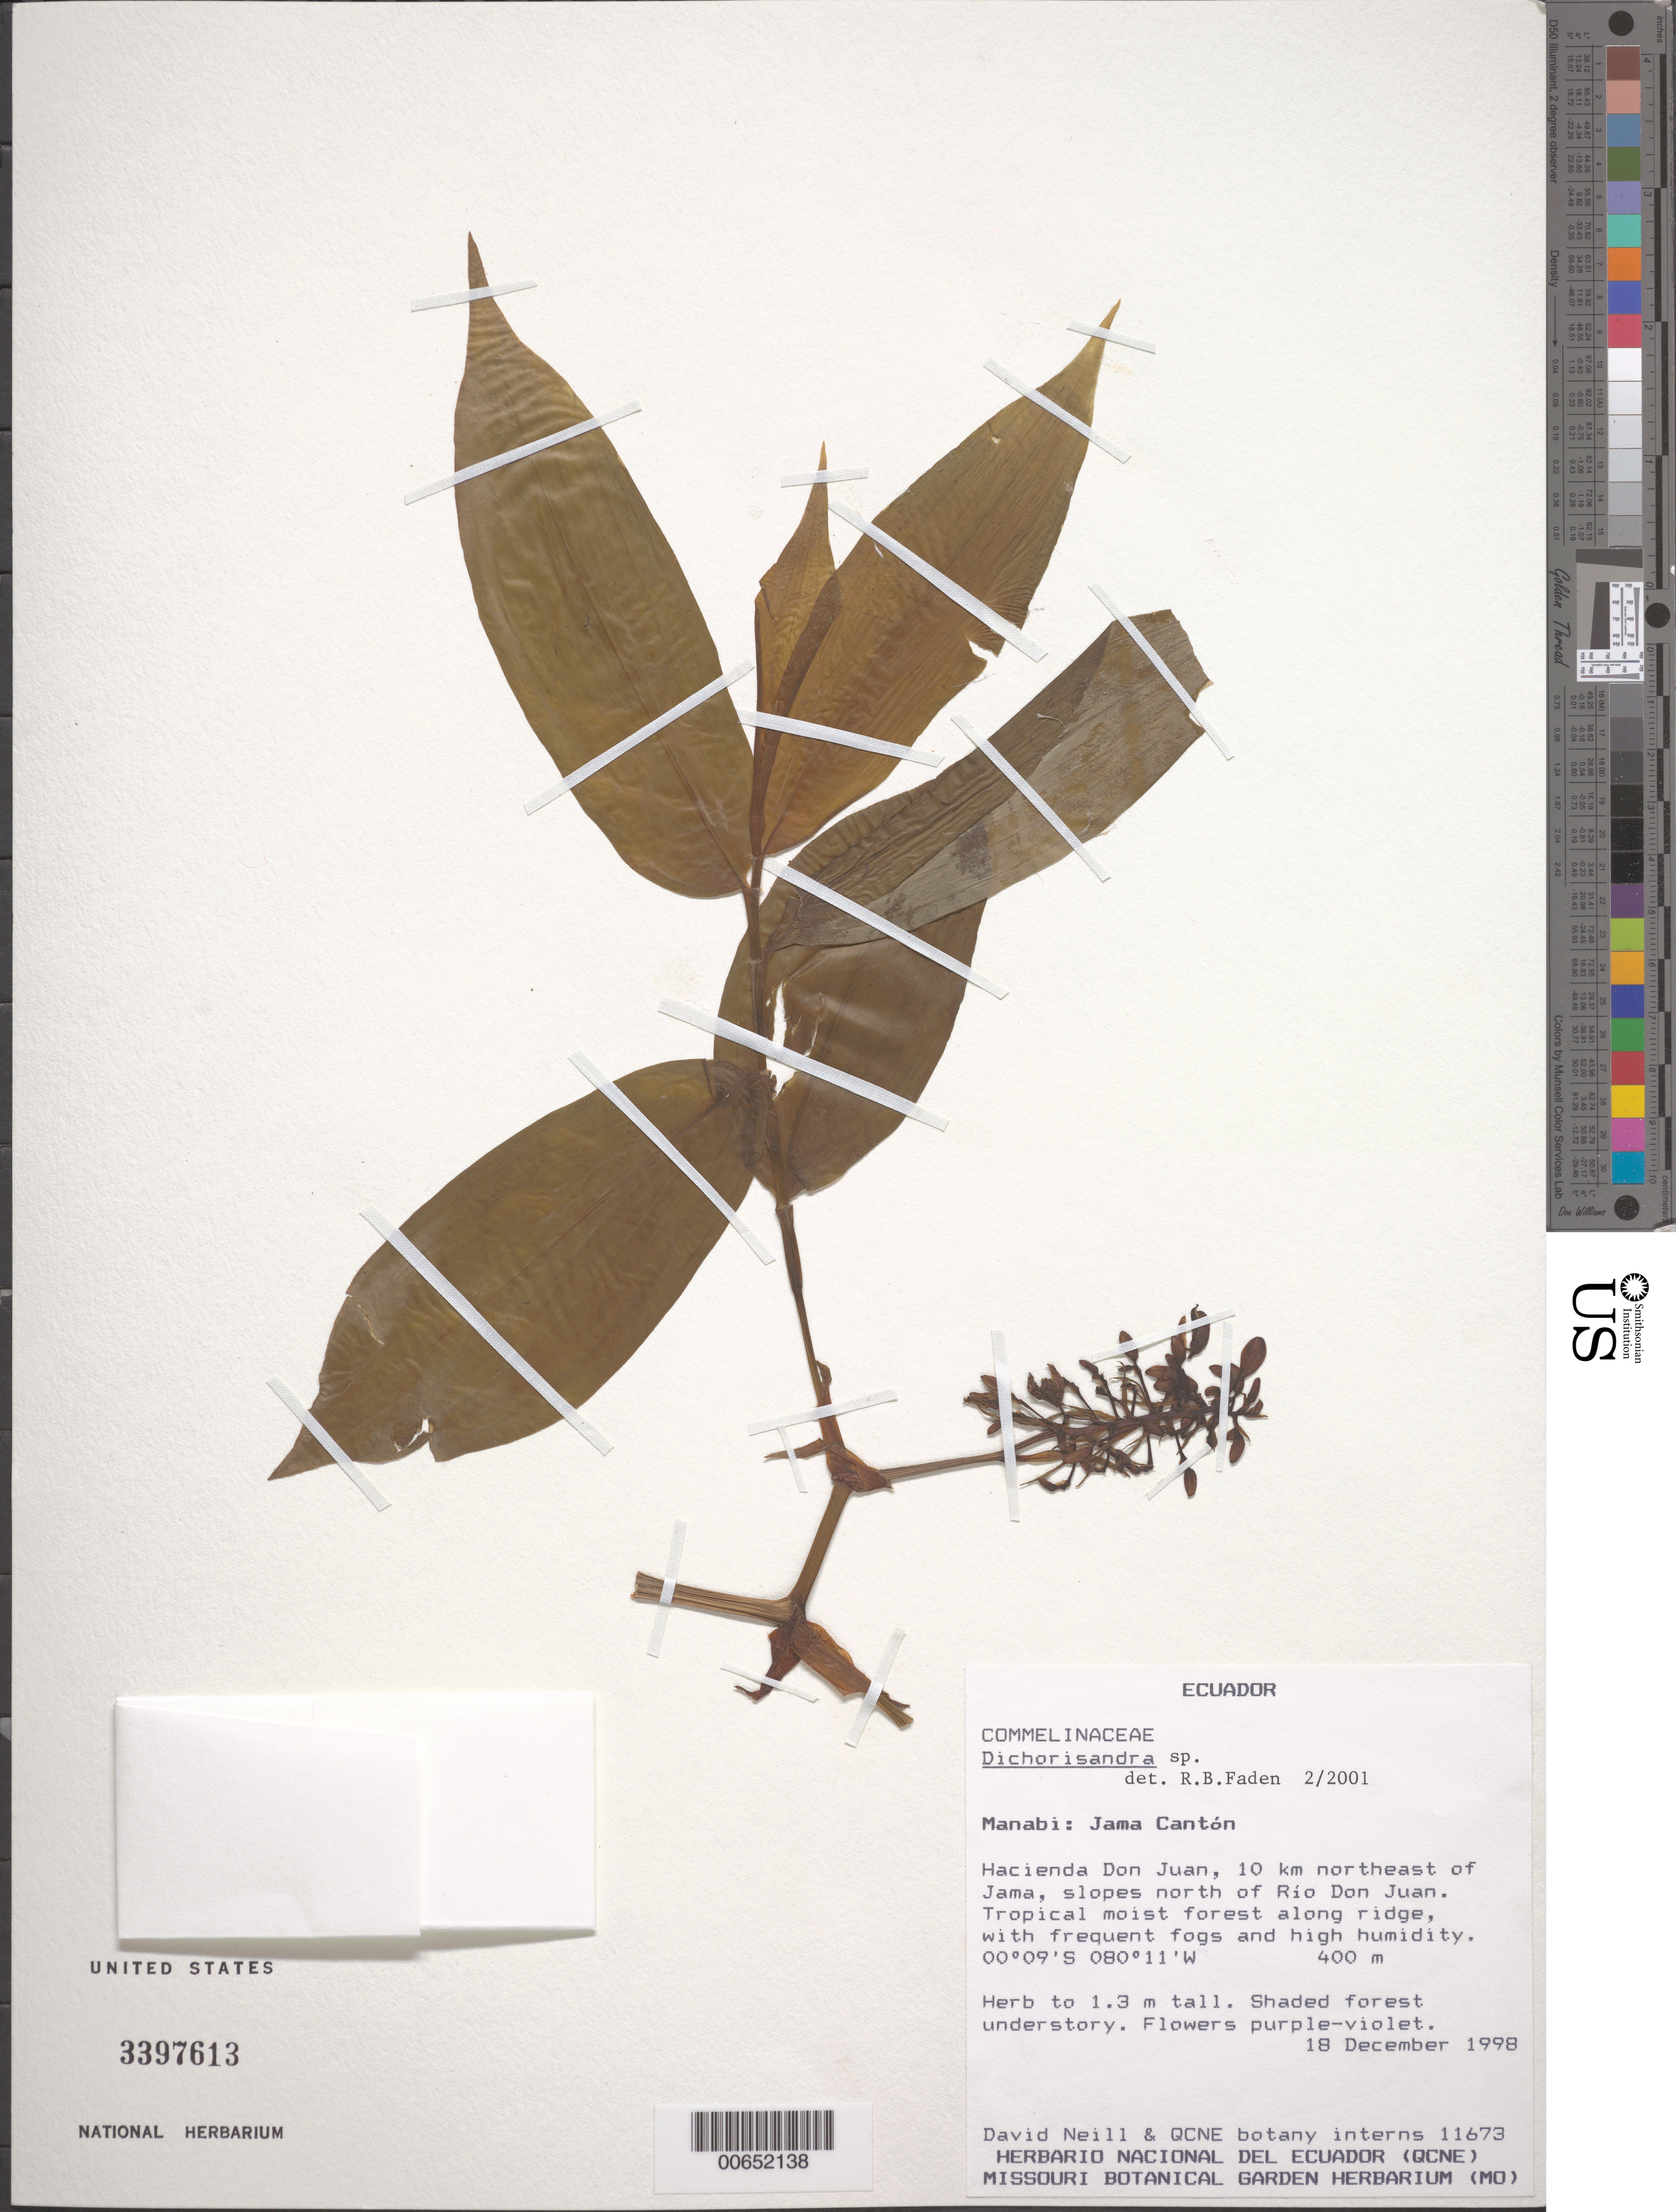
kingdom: Plantae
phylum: Tracheophyta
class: Liliopsida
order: Commelinales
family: Commelinaceae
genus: Dichorisandra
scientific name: Dichorisandra sp.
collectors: D. A. Neill & QCNE botany interns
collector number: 11673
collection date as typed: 18 Dec 1998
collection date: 1998-12-18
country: Ecuador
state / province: Manabí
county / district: Jama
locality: Jama Canton, Hacienda don juan, NE of jama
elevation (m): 400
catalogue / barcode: US 3397613